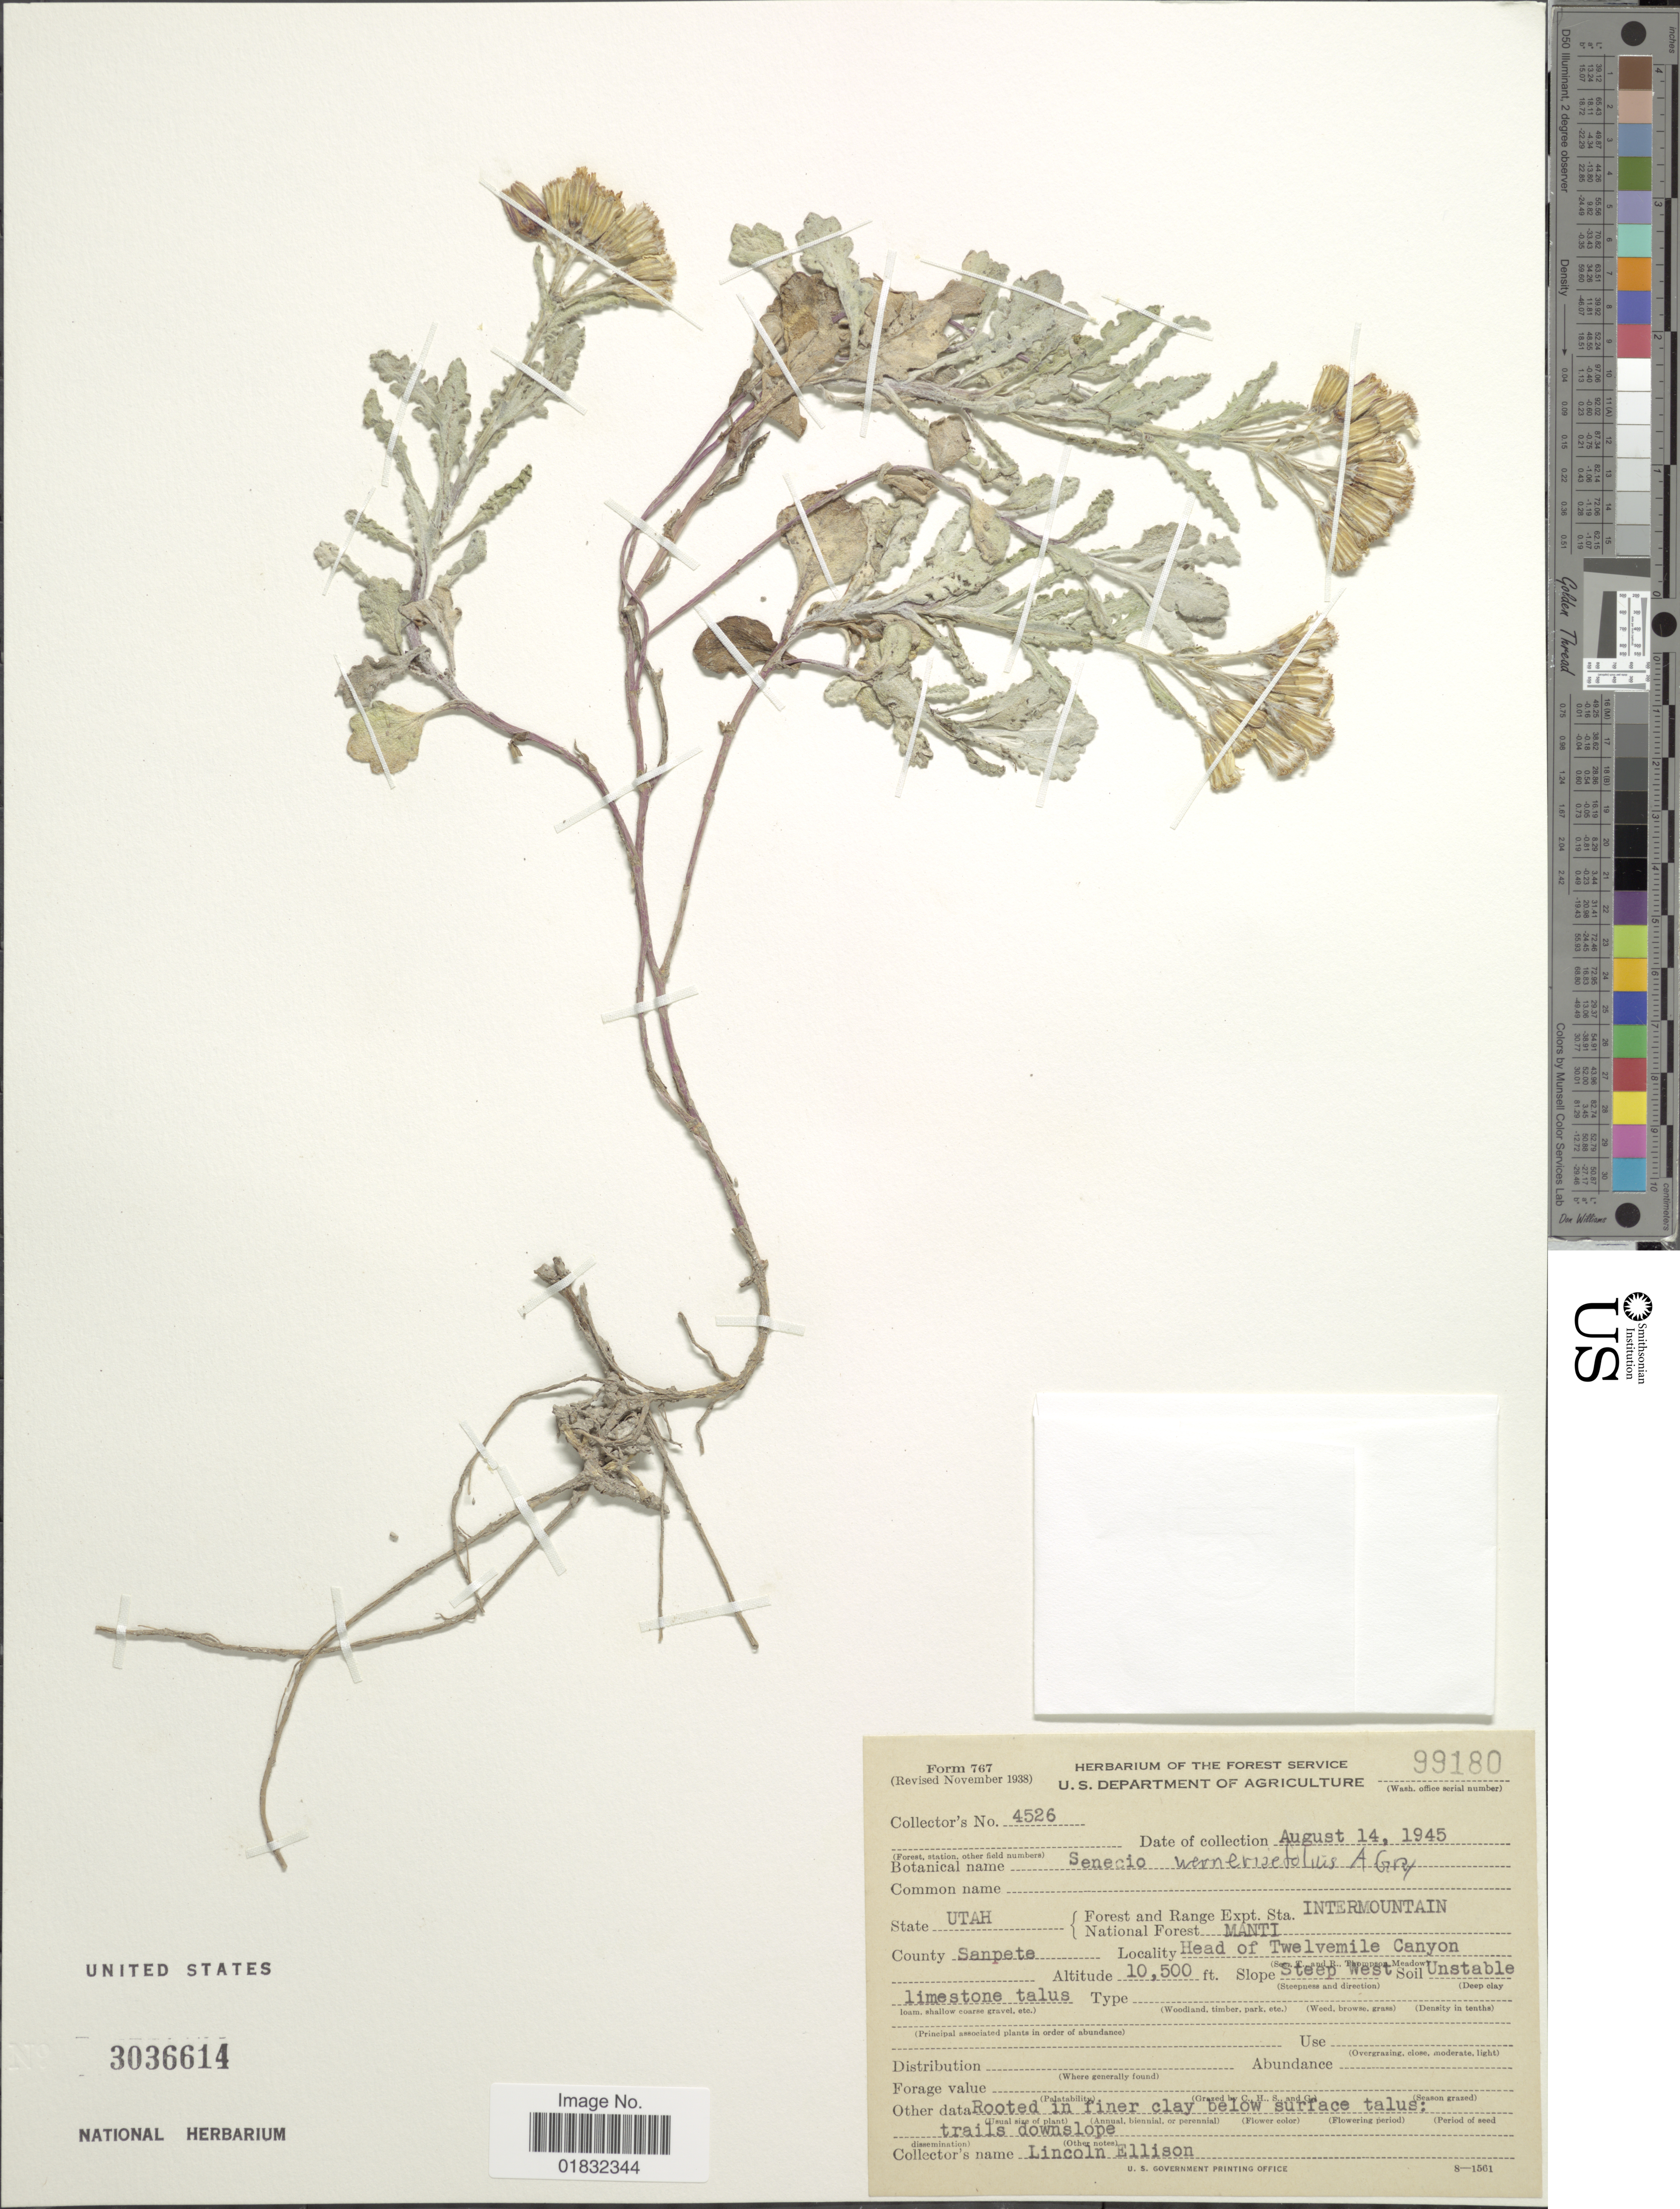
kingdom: Plantae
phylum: Tracheophyta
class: Magnoliopsida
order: Asterales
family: Asteraceae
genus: Packera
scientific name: Packera werneriifolia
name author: (A. Gray) W.A. Weber & Á. Löve ex Trock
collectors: L. Ellison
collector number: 4526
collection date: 1945-08-14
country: United States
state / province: Utah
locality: Intermountain, Manti, Sanpete, Head of Twelvemile Canyon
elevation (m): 3200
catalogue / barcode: US 3036614